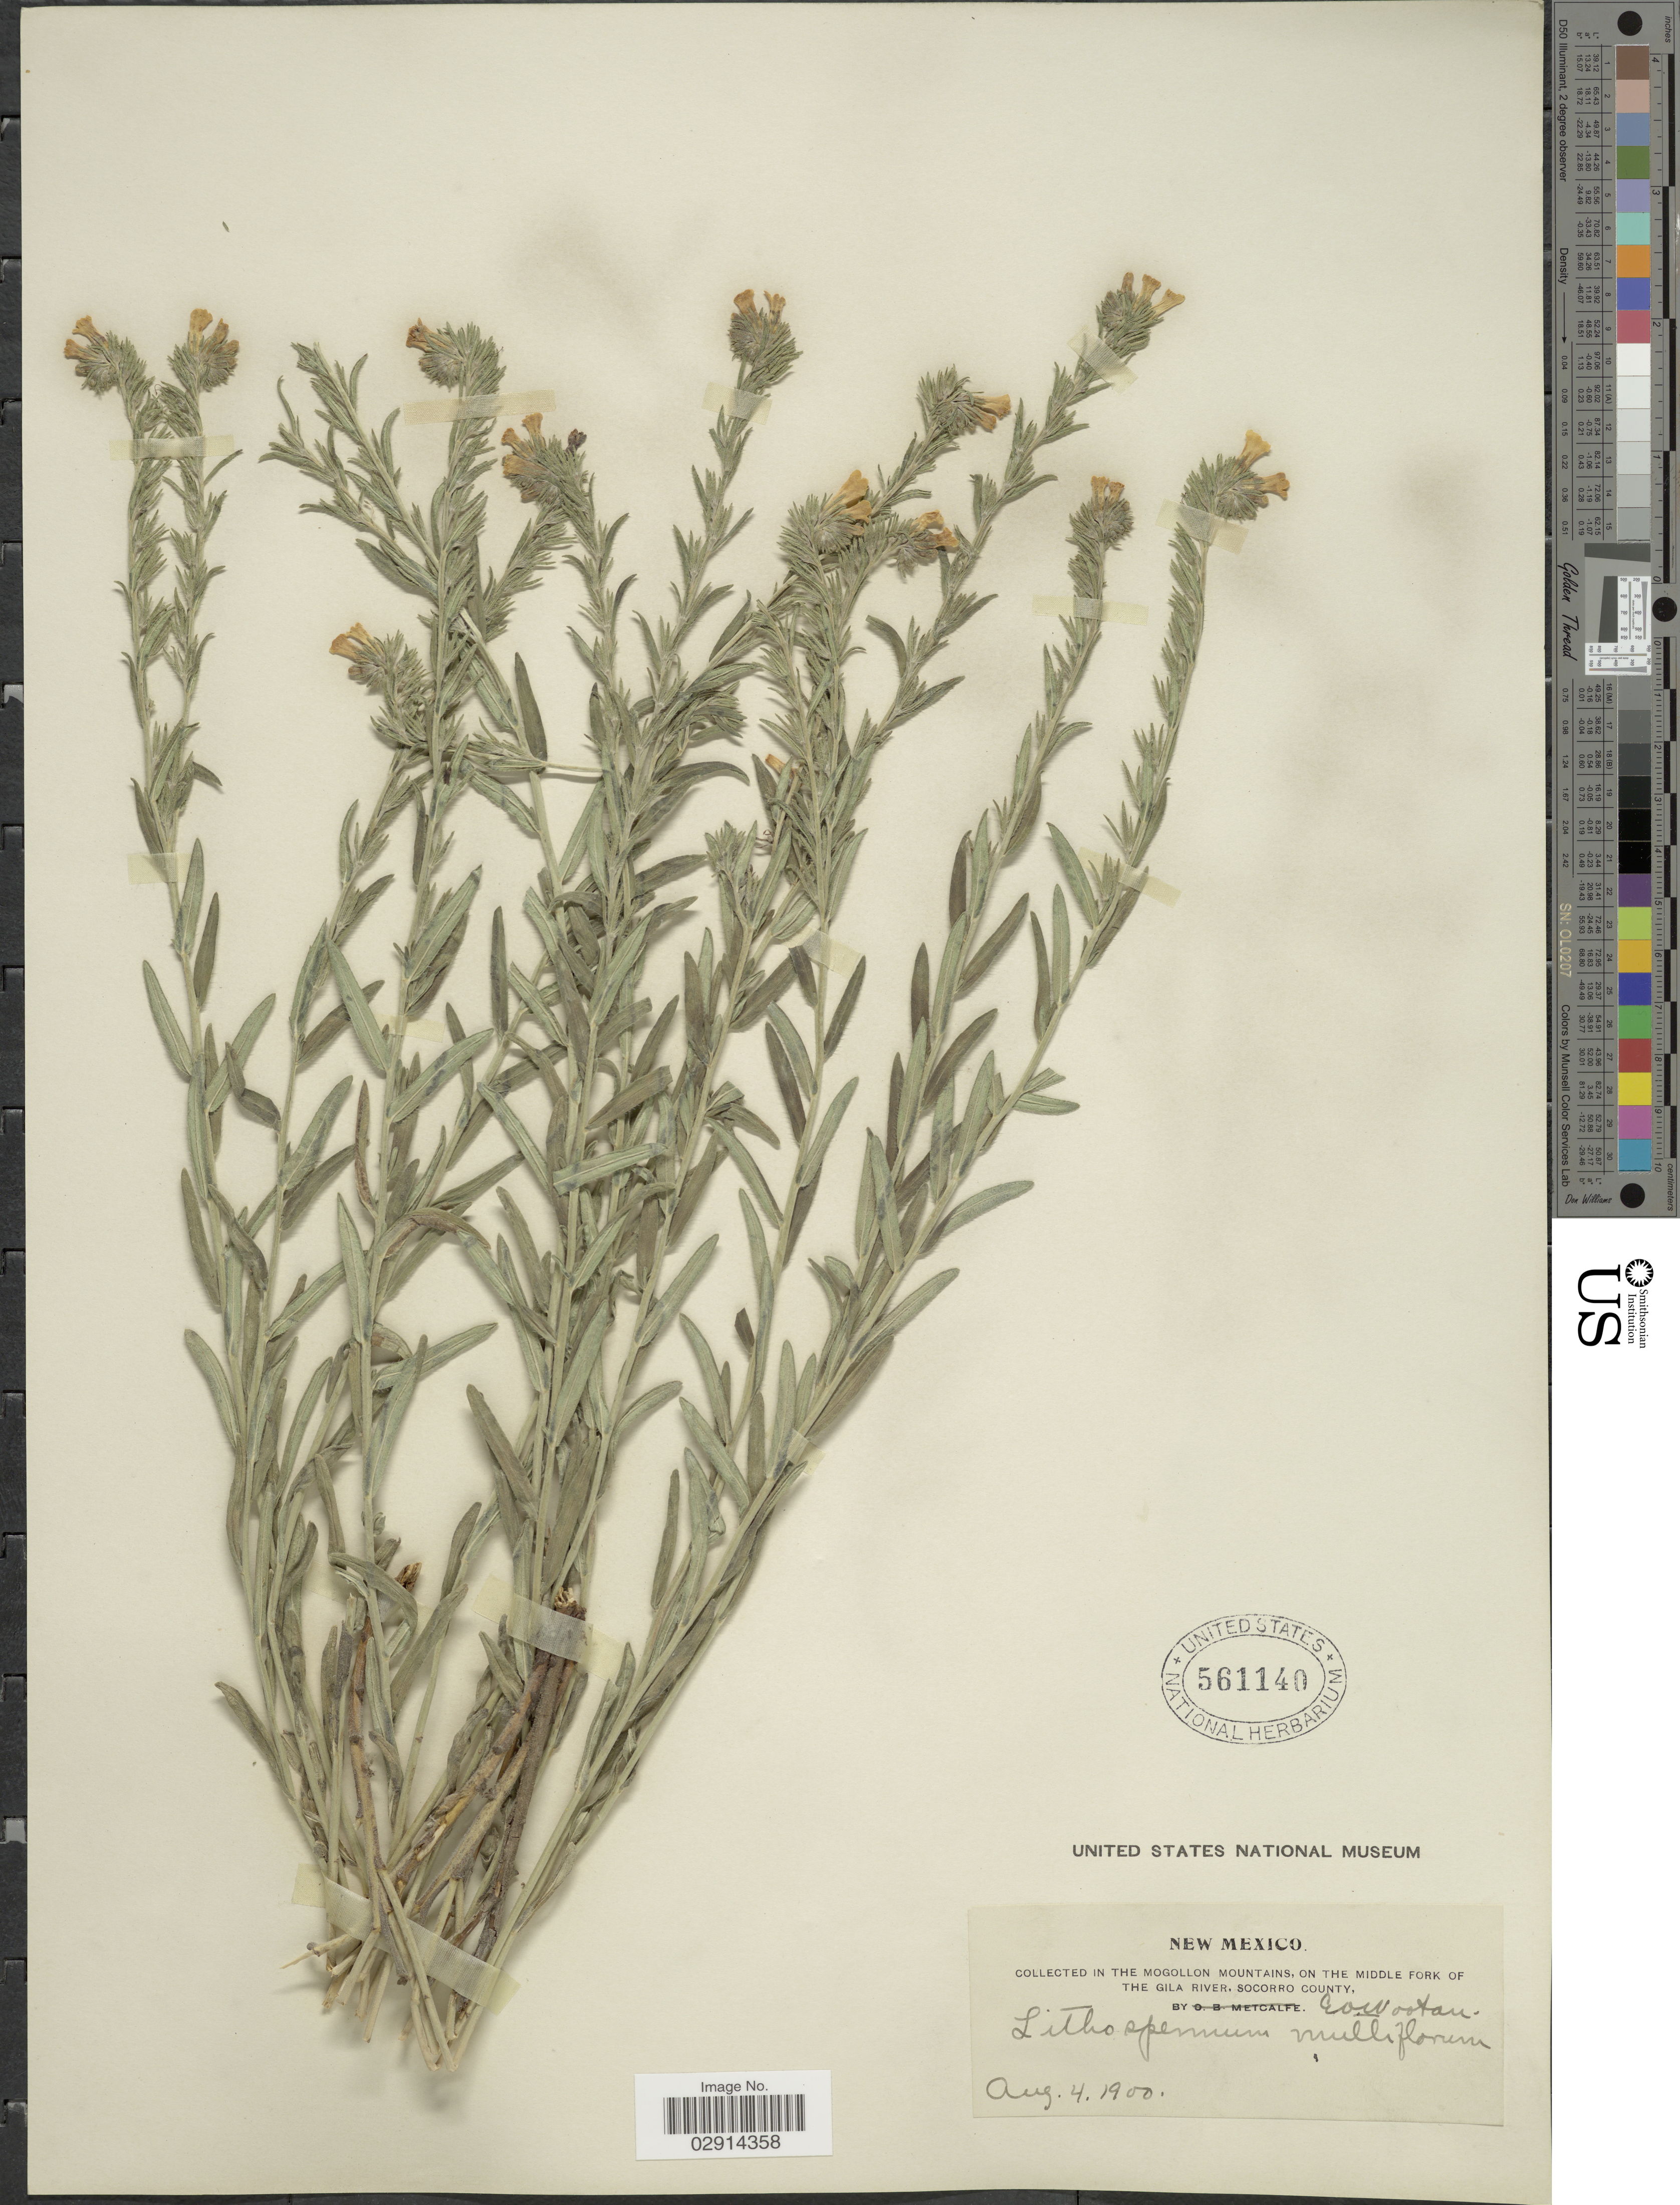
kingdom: Plantae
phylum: Tracheophyta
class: Magnoliopsida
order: Boraginales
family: Boraginaceae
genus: Lithospermum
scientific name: Lithospermum multiflorum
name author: Torr. ex A. Gray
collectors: E. O. Wooton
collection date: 1900-08-04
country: United States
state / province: New Mexico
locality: In the Mogollon Mountains, on the Middle Fork of the Gila River Socorro County.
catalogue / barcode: US 561140